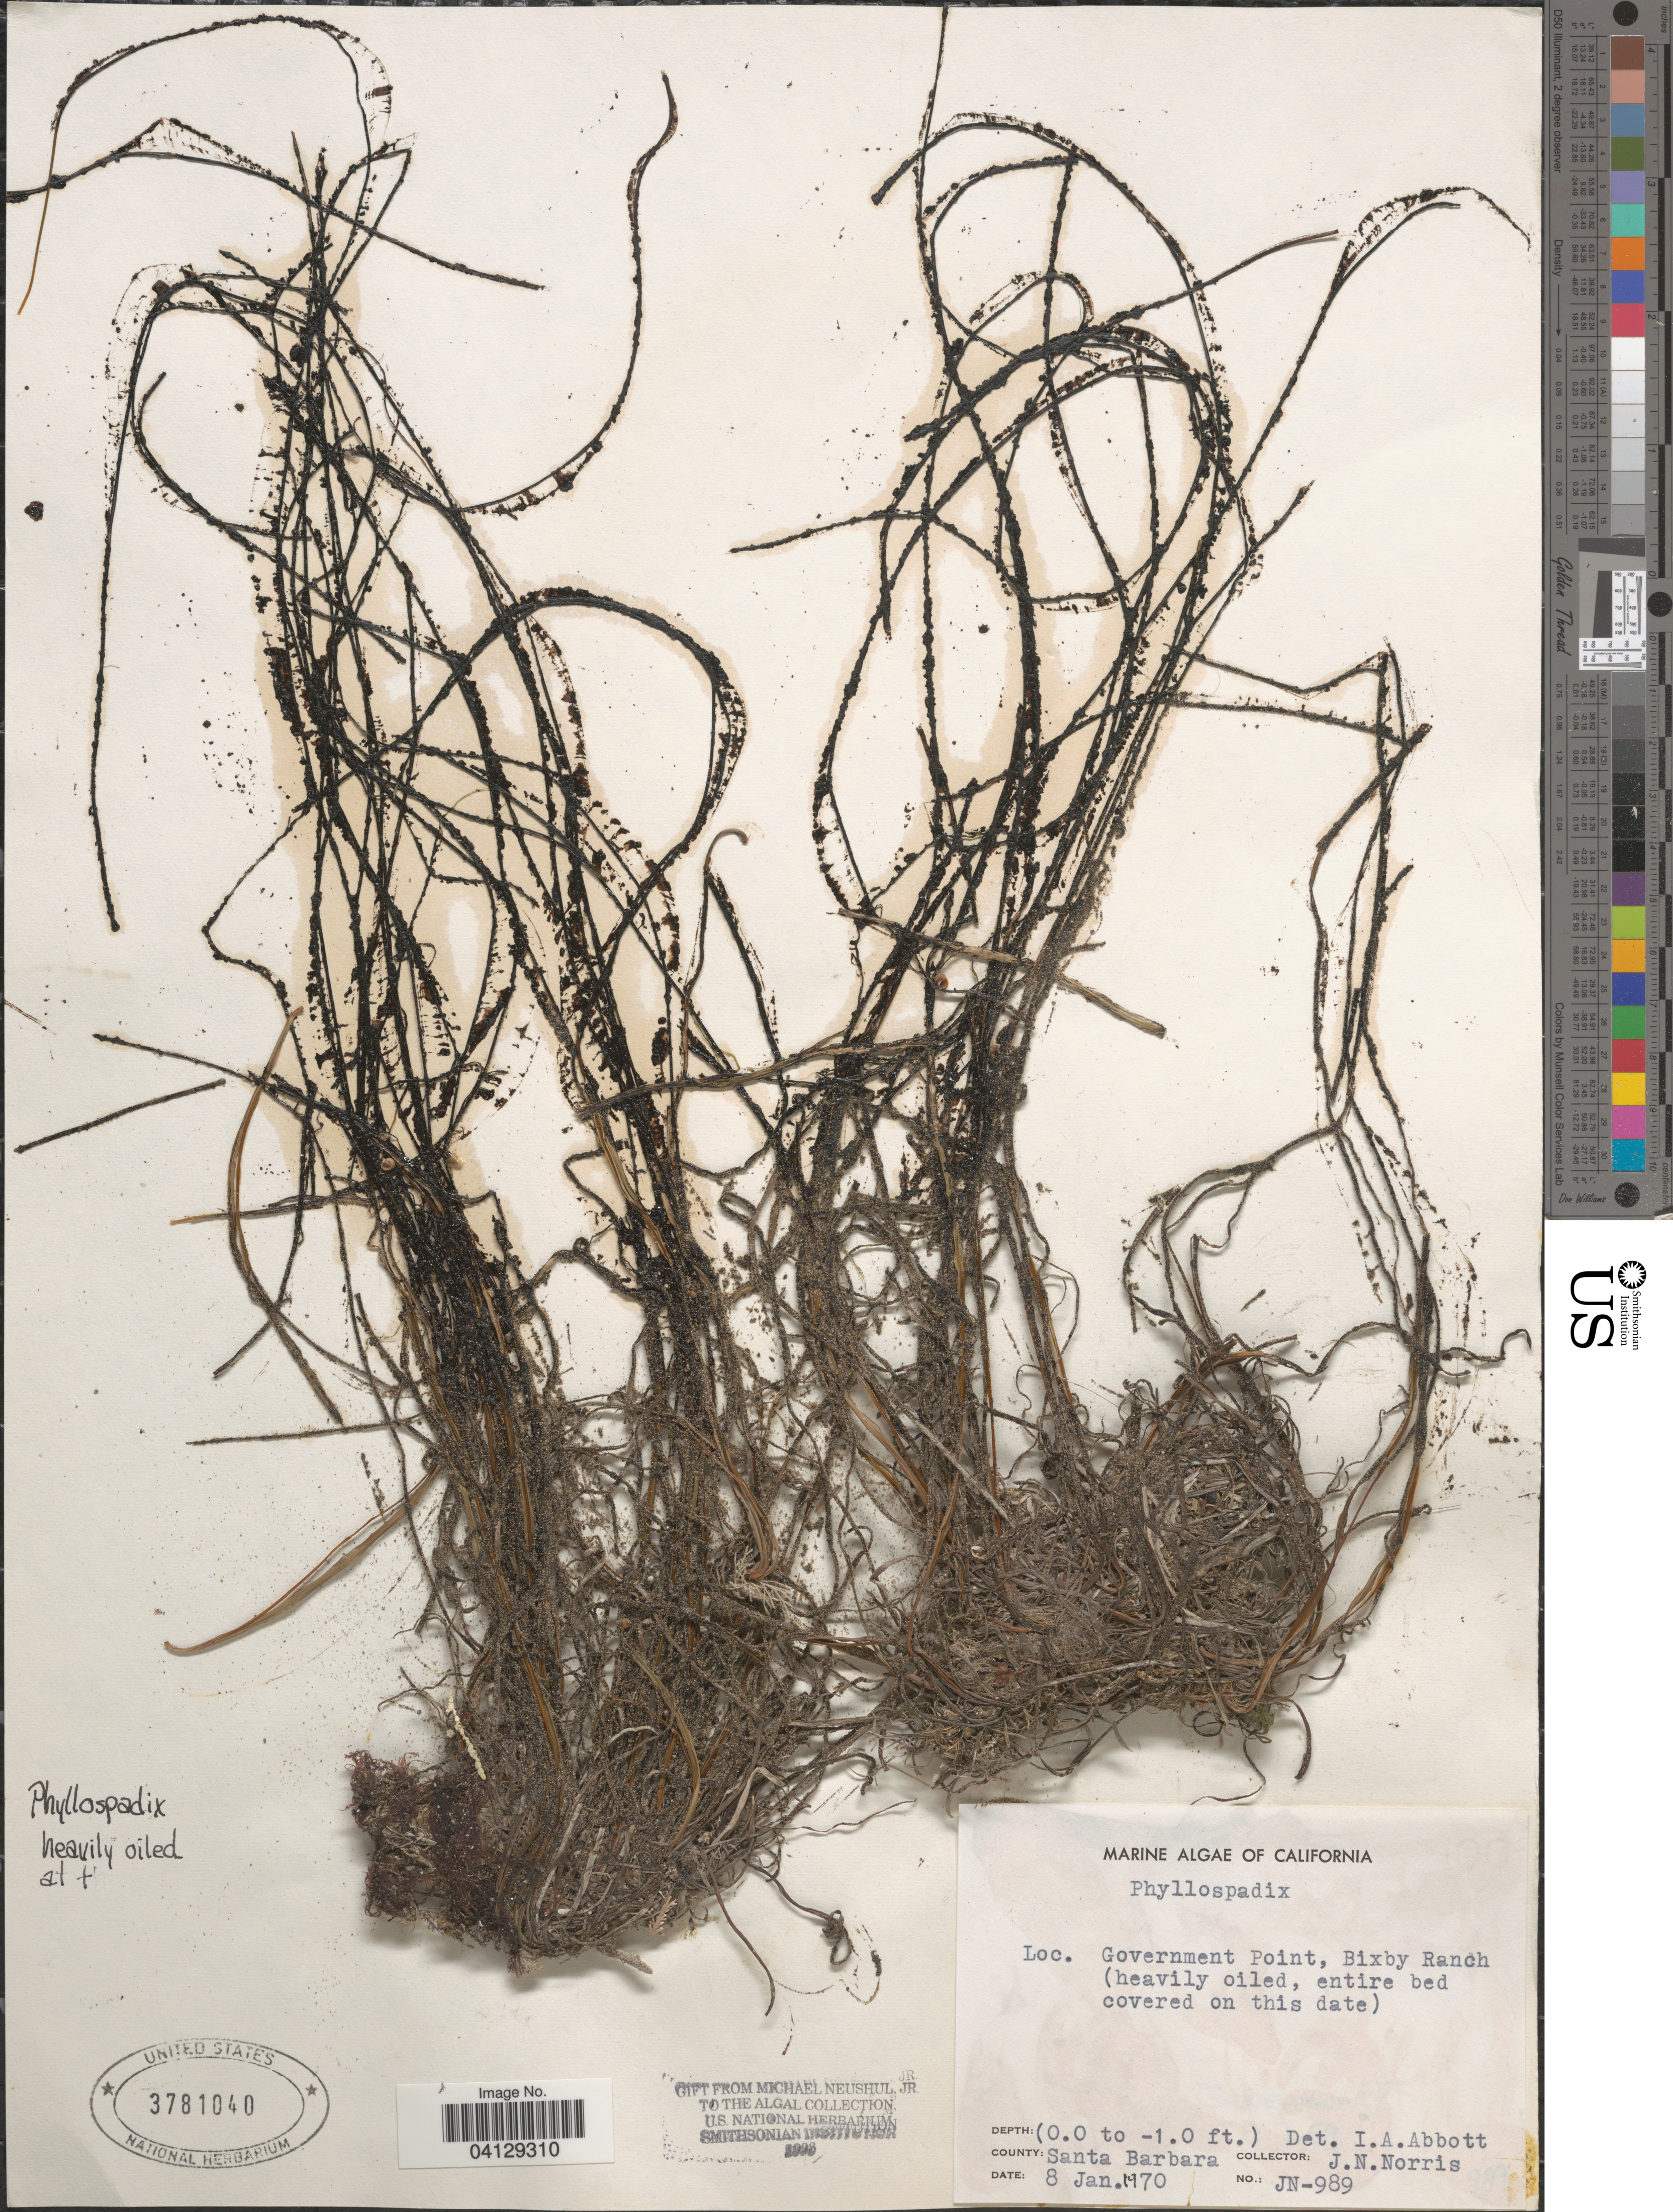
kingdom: Plantae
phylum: Tracheophyta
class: Liliopsida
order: Alismatales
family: Zosteraceae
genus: Phyllospadix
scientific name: Phyllospadix sp.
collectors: J. Norris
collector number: JN-989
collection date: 1970-01-08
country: United States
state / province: California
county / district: Santa Barbara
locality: Government Point, Bixby Ranch. County: Santa Barbara.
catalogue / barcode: US 3781040